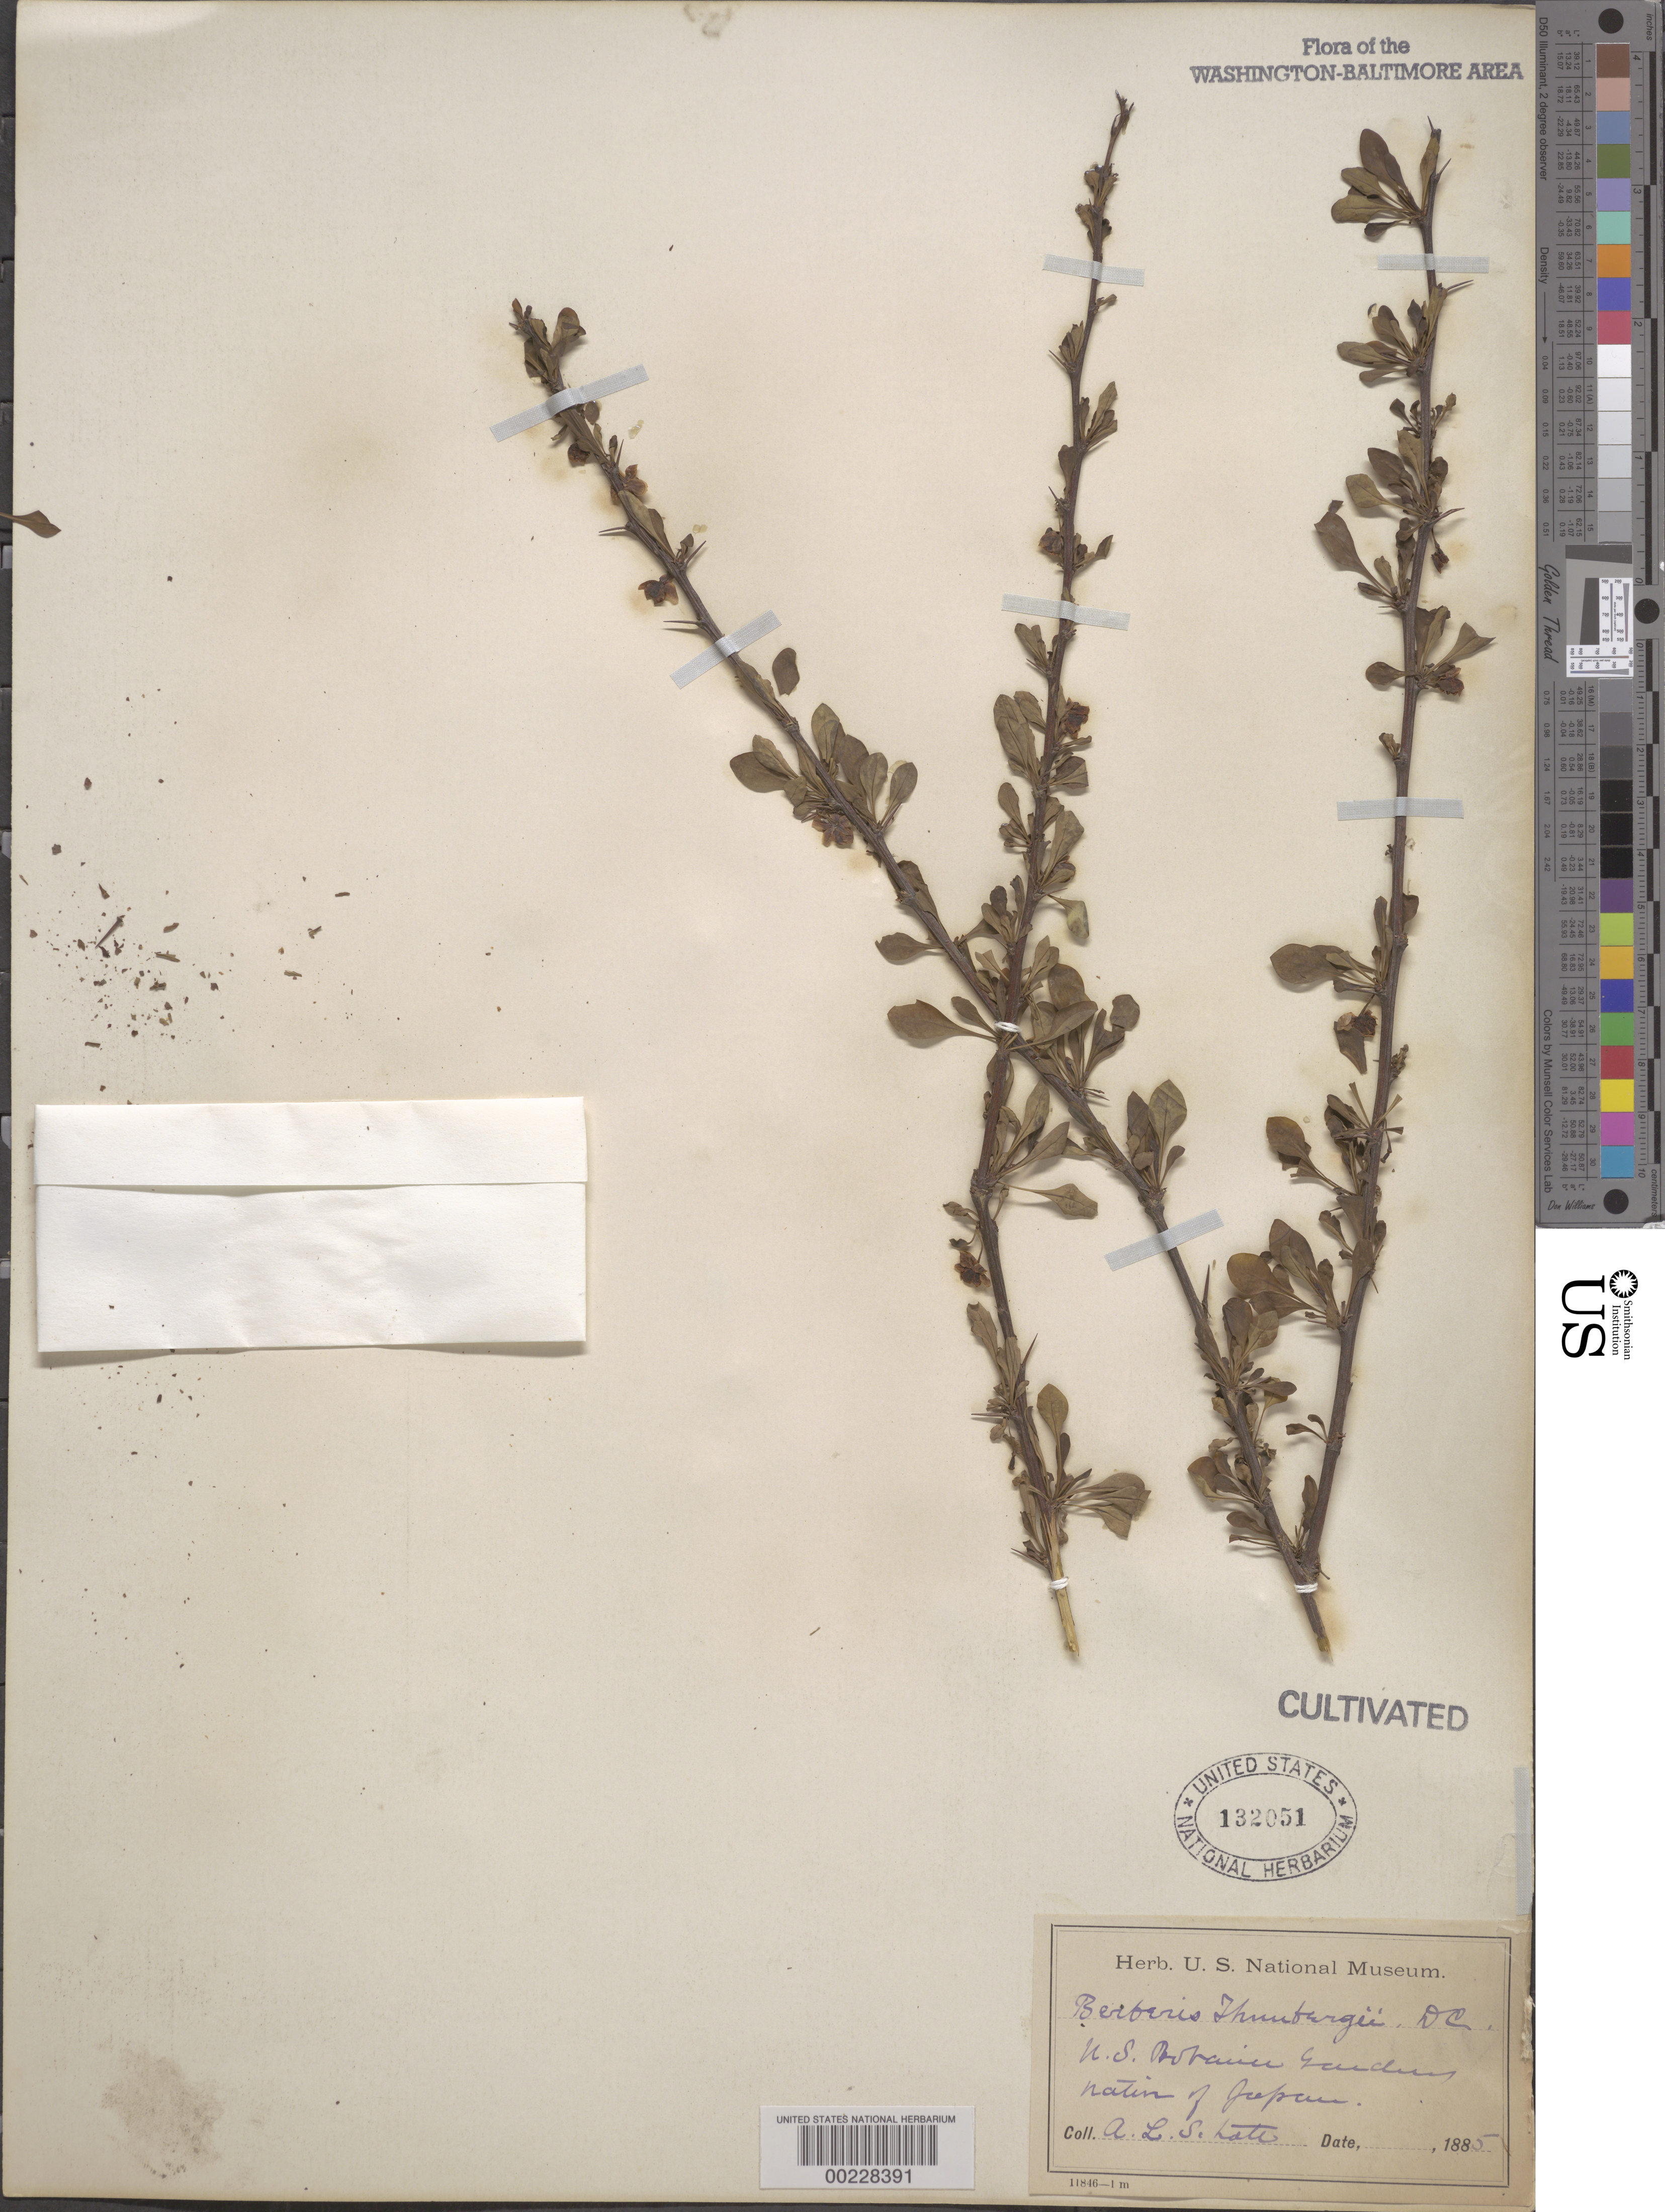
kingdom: Plantae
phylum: Tracheophyta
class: Magnoliopsida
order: Ranunculales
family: Berberidaceae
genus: Berberis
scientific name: Berberis thunbergii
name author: DC.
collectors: A. L. Schott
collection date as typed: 1885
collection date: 1885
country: United States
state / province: District of Columbia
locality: Botanical gardens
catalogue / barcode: US 132051